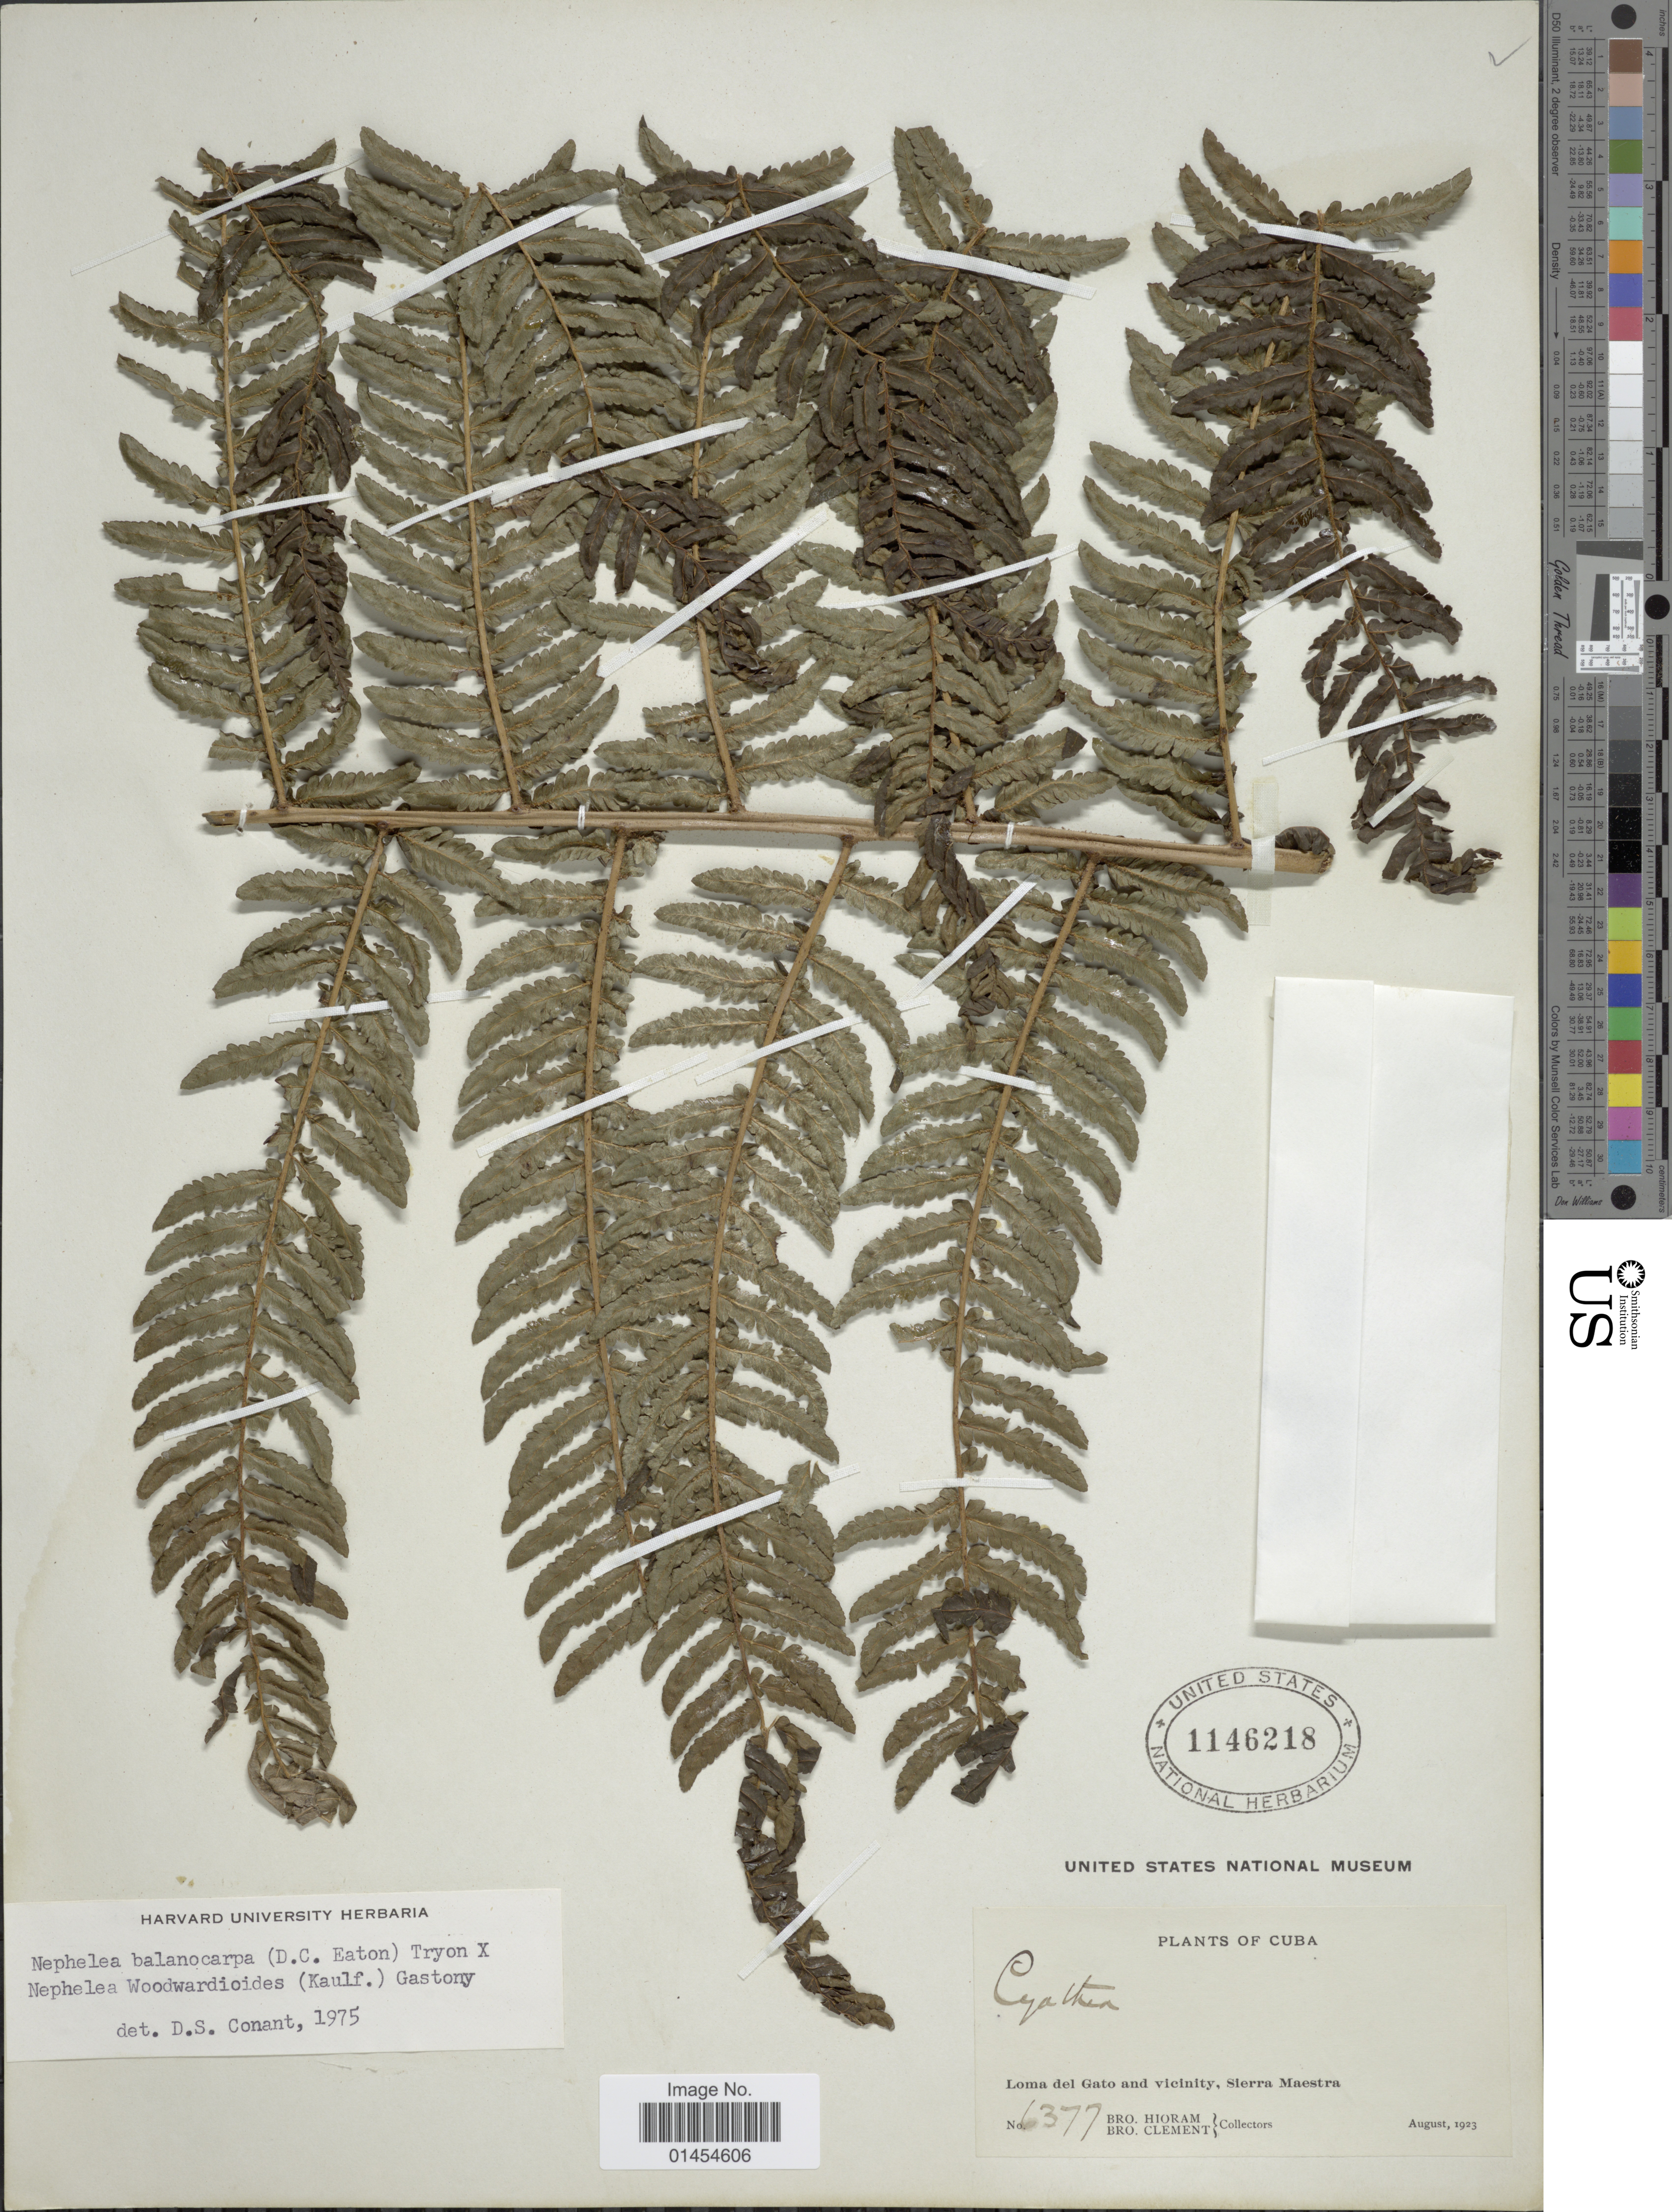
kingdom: Plantae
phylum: Tracheophyta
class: Polypodiopsida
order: Cyatheales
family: Cyatheaceae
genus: Alsophila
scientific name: Alsophila balanocarpa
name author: (D.C. Eaton) D.S. Conant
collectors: Bro. Hioram & B. Clement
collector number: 6377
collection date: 1923-08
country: Cuba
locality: Loma del Gato and vicinity, Sierra Maestra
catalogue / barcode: US 1146218